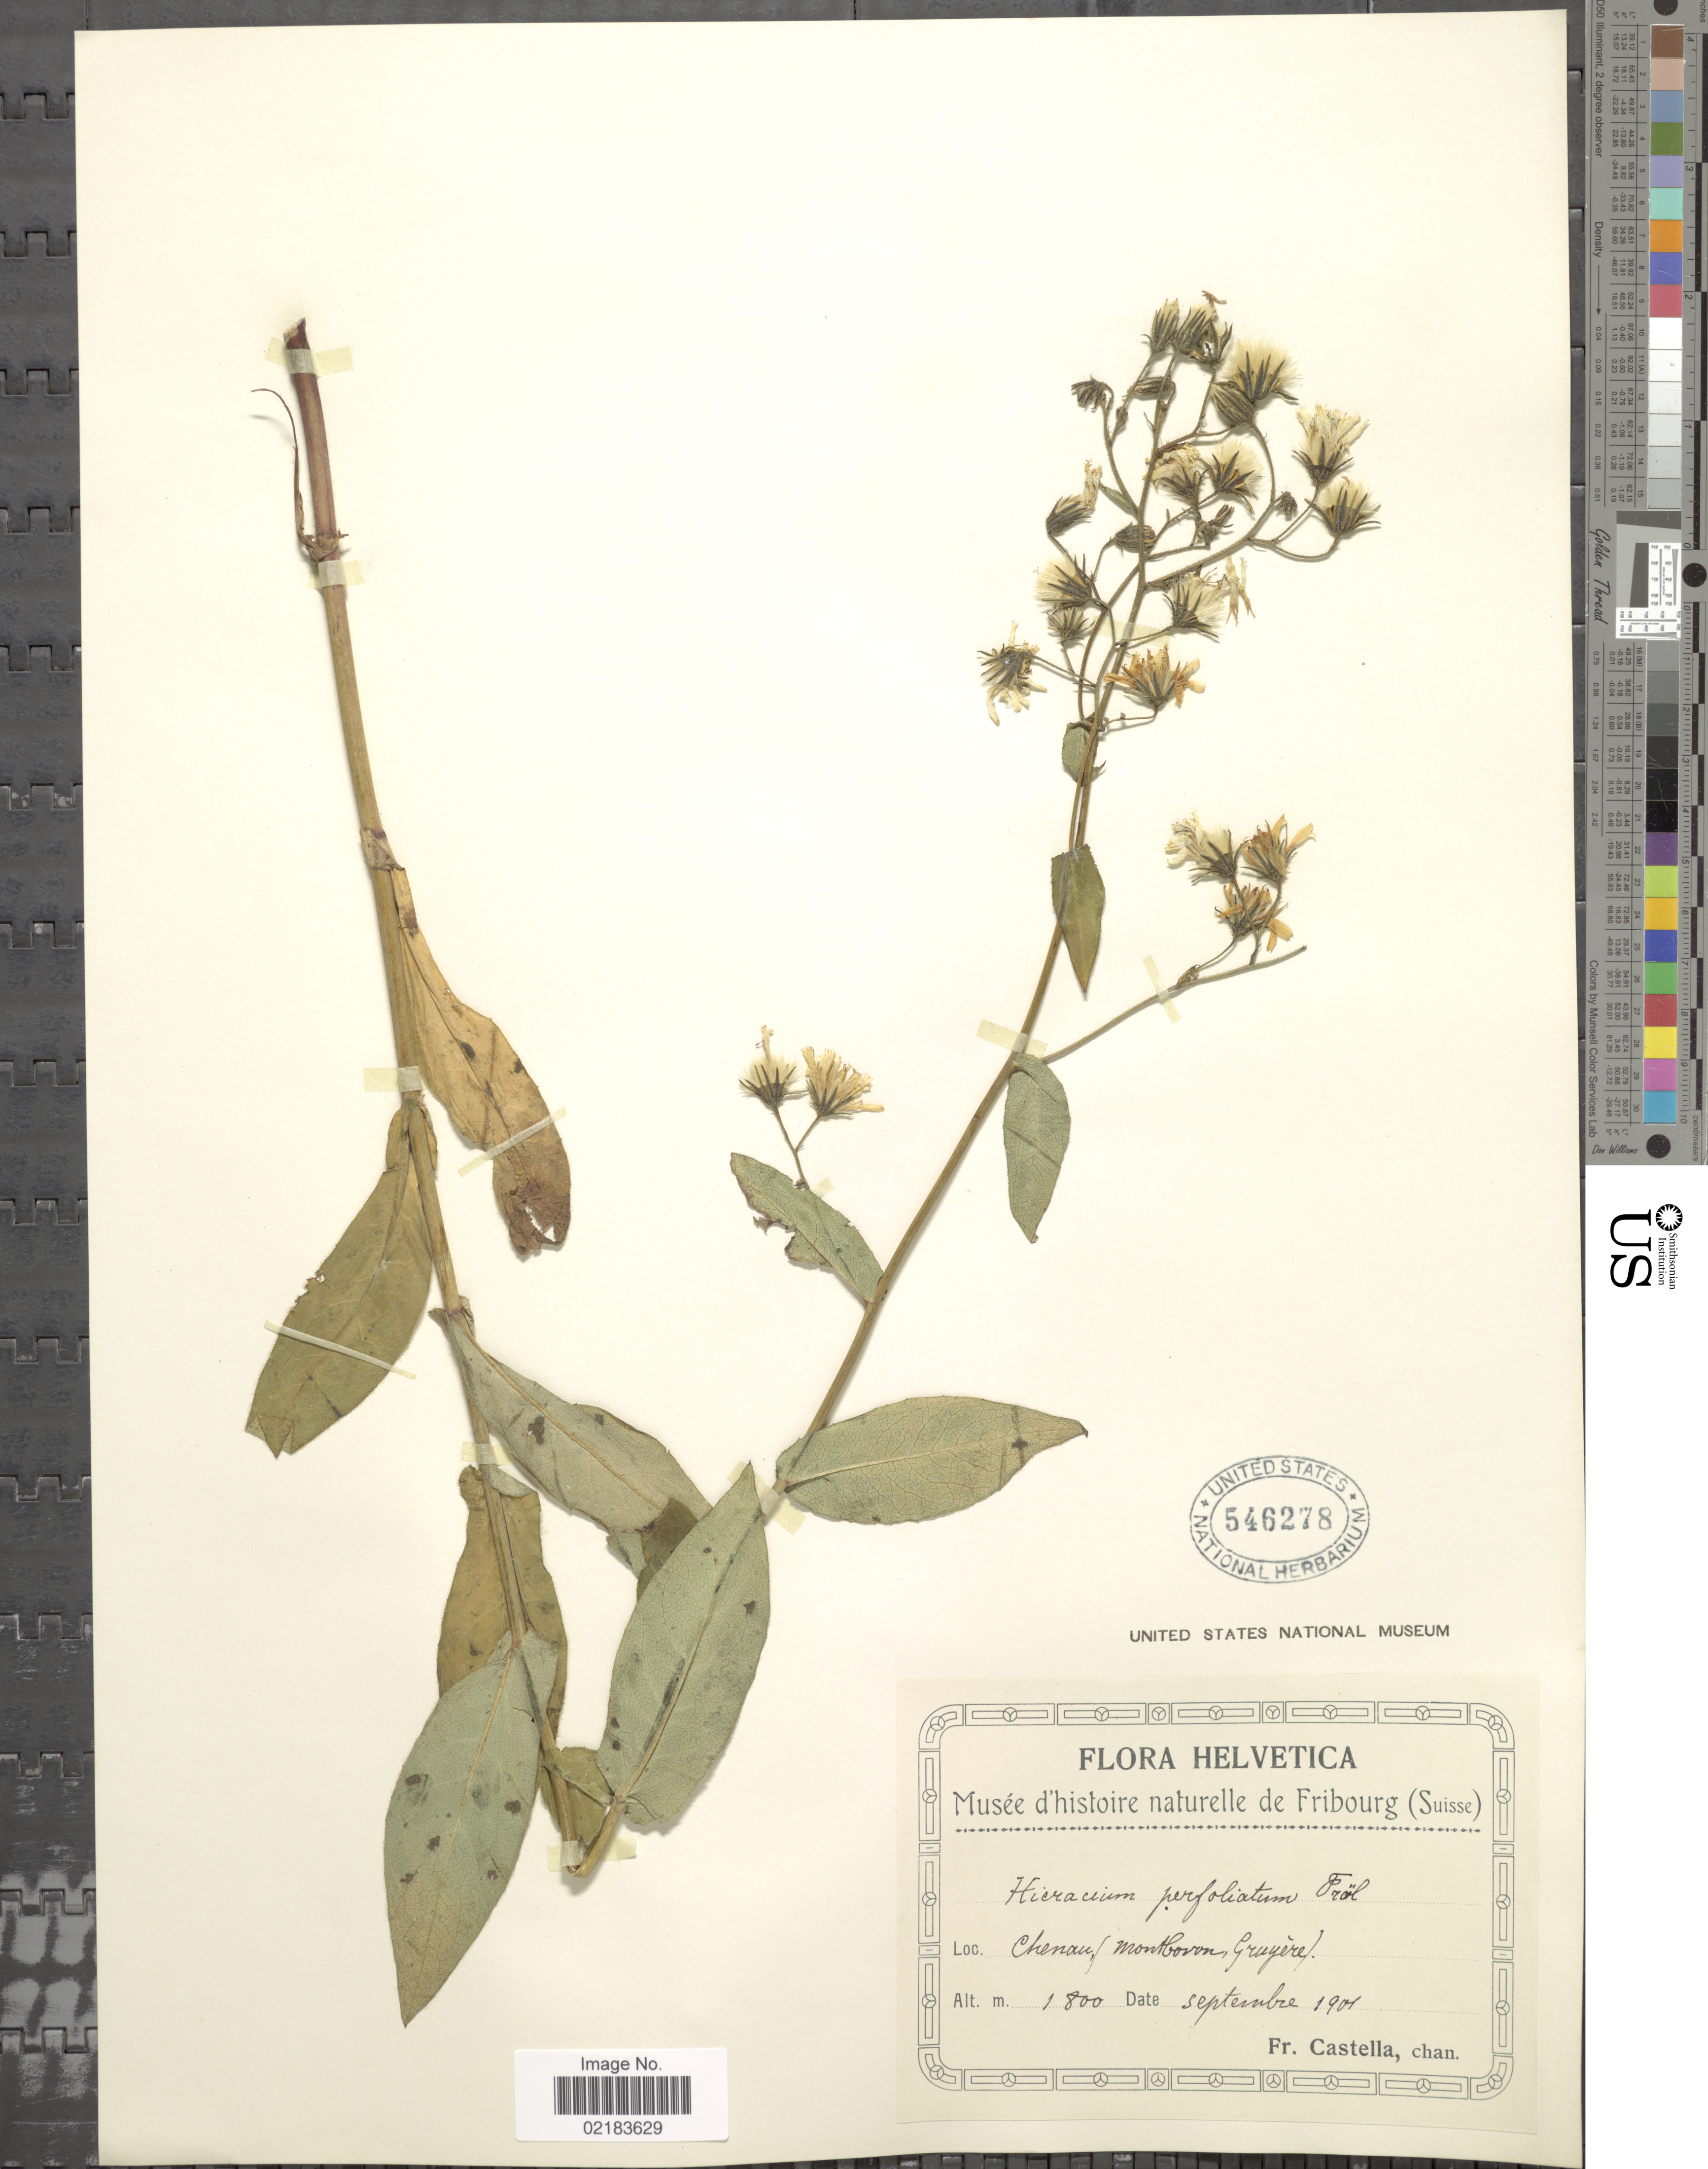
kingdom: Plantae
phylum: Tracheophyta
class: Magnoliopsida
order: Asterales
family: Asteraceae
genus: Hieracium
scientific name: Hieracium prenanthoides subsp. perfoliatum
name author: (Froel.) Fr.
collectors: Fr. Castella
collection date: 1901-09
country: Switzerland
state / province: Fribourg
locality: Chenau (Montbovon, Gruyére)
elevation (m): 1800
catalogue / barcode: US 546278